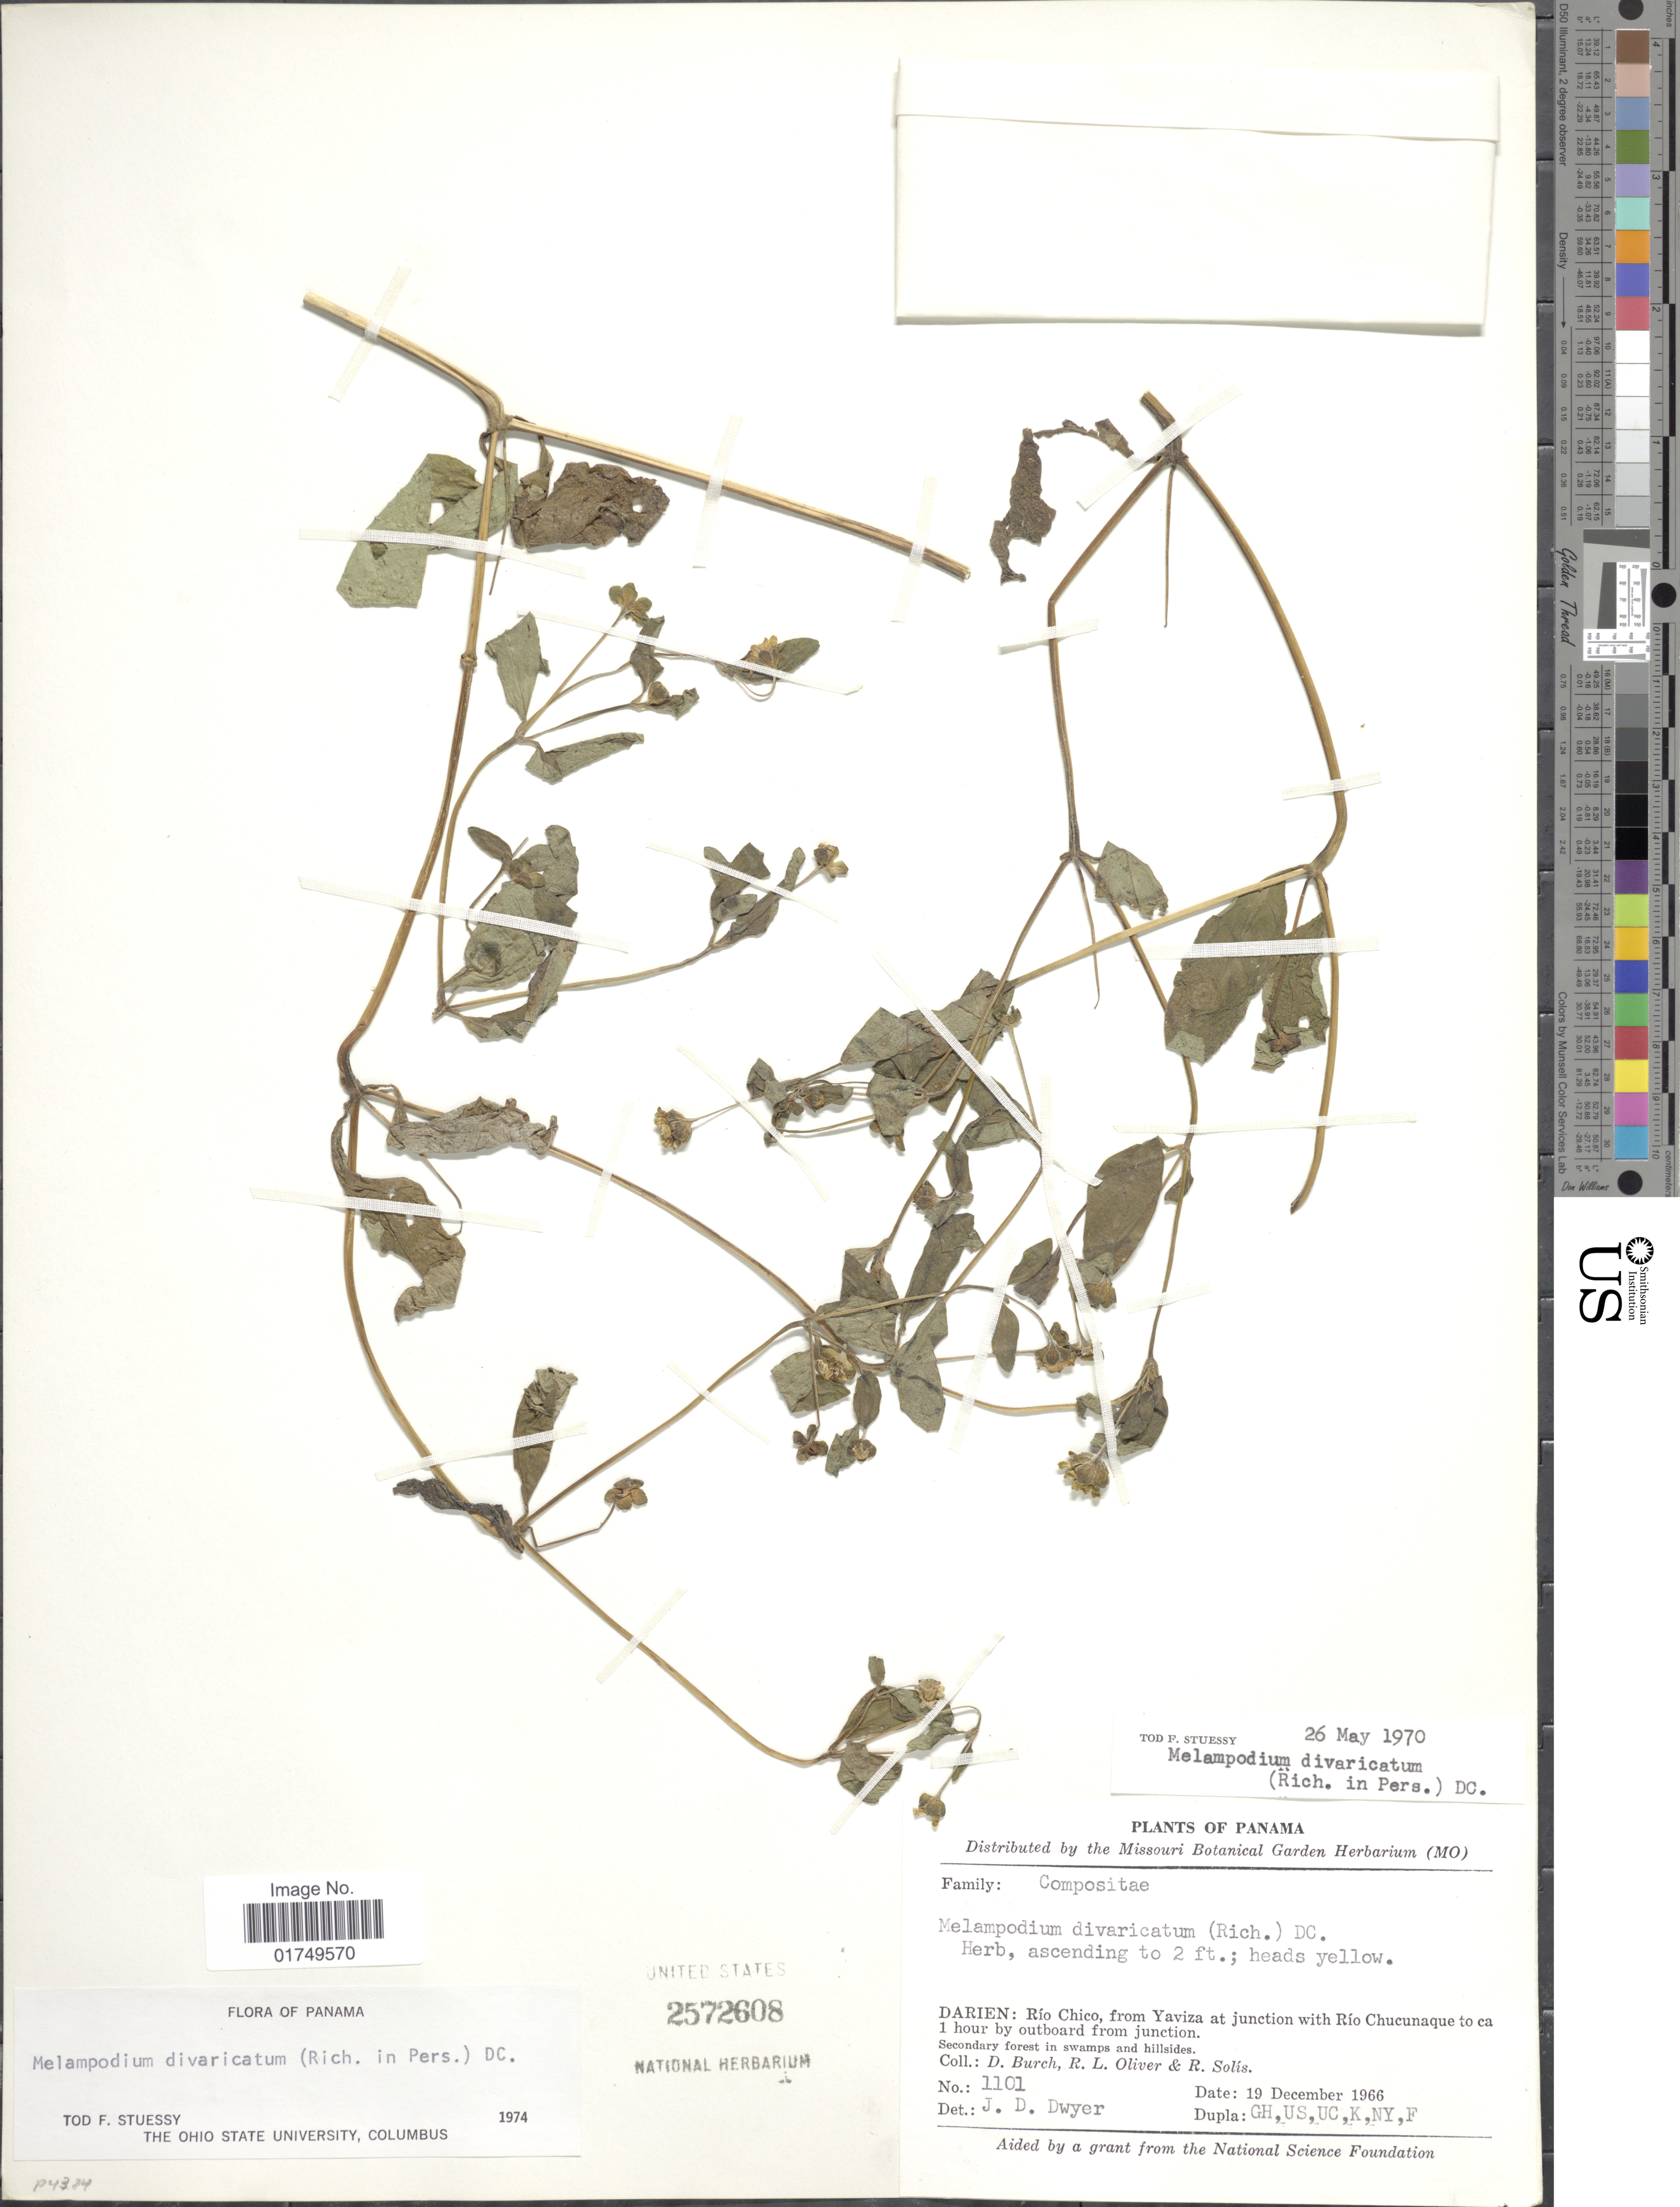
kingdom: Plantae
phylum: Tracheophyta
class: Magnoliopsida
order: Asterales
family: Asteraceae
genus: Melampodium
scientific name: Melampodium divaricatum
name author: (Rich.) DC.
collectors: D. Burch, R. Oliver & R. Solis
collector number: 1101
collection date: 1966-12-19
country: Panama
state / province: Darién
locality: Rio Chico, from Yaviza ay junction with Rio Chucunaque to ca 1 hour by outboard from junction, Secondary forest in swamps and hillsides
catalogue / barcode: US 2572608